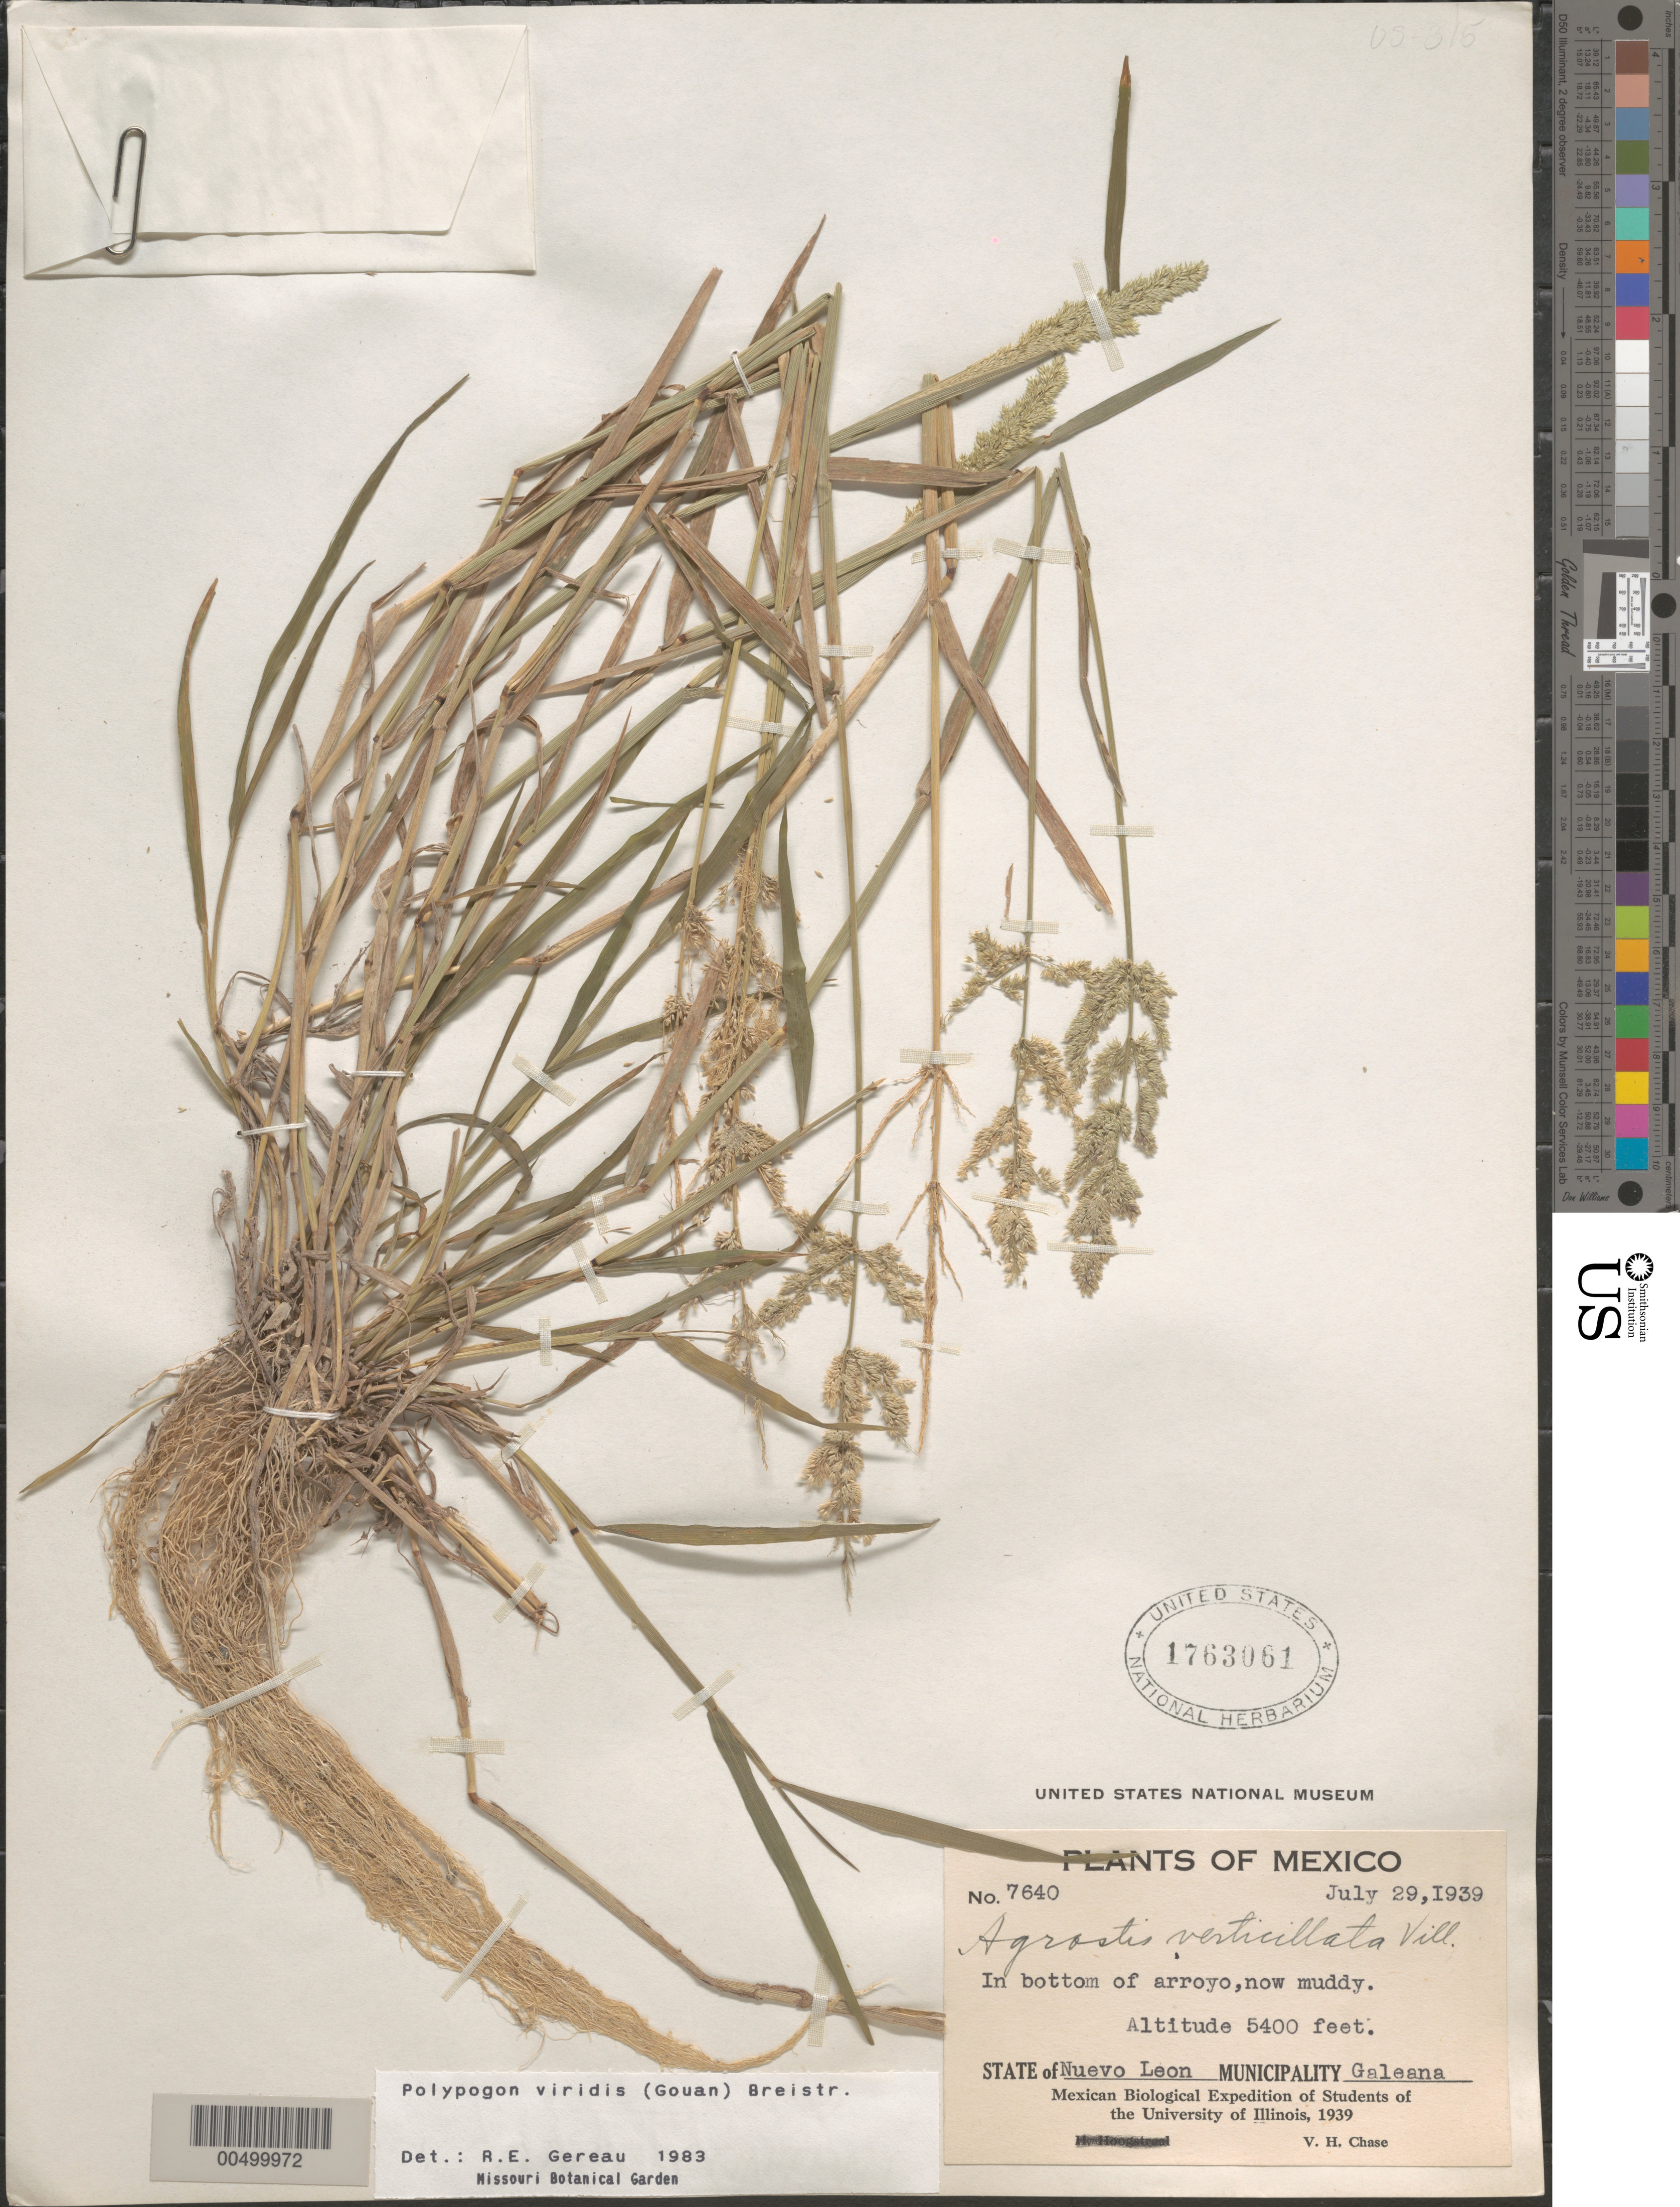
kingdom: Plantae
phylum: Tracheophyta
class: Liliopsida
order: Poales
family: Poaceae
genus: Polypogon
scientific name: Polypogon viridis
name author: (Gouan) Breistroffer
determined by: Gereau, R. E.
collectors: V. H. Chase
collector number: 7640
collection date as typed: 29 Jul 1939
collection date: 1939-07-29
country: Mexico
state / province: Nuevo León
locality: Mun of Galeana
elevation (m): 1646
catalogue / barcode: US 1763061